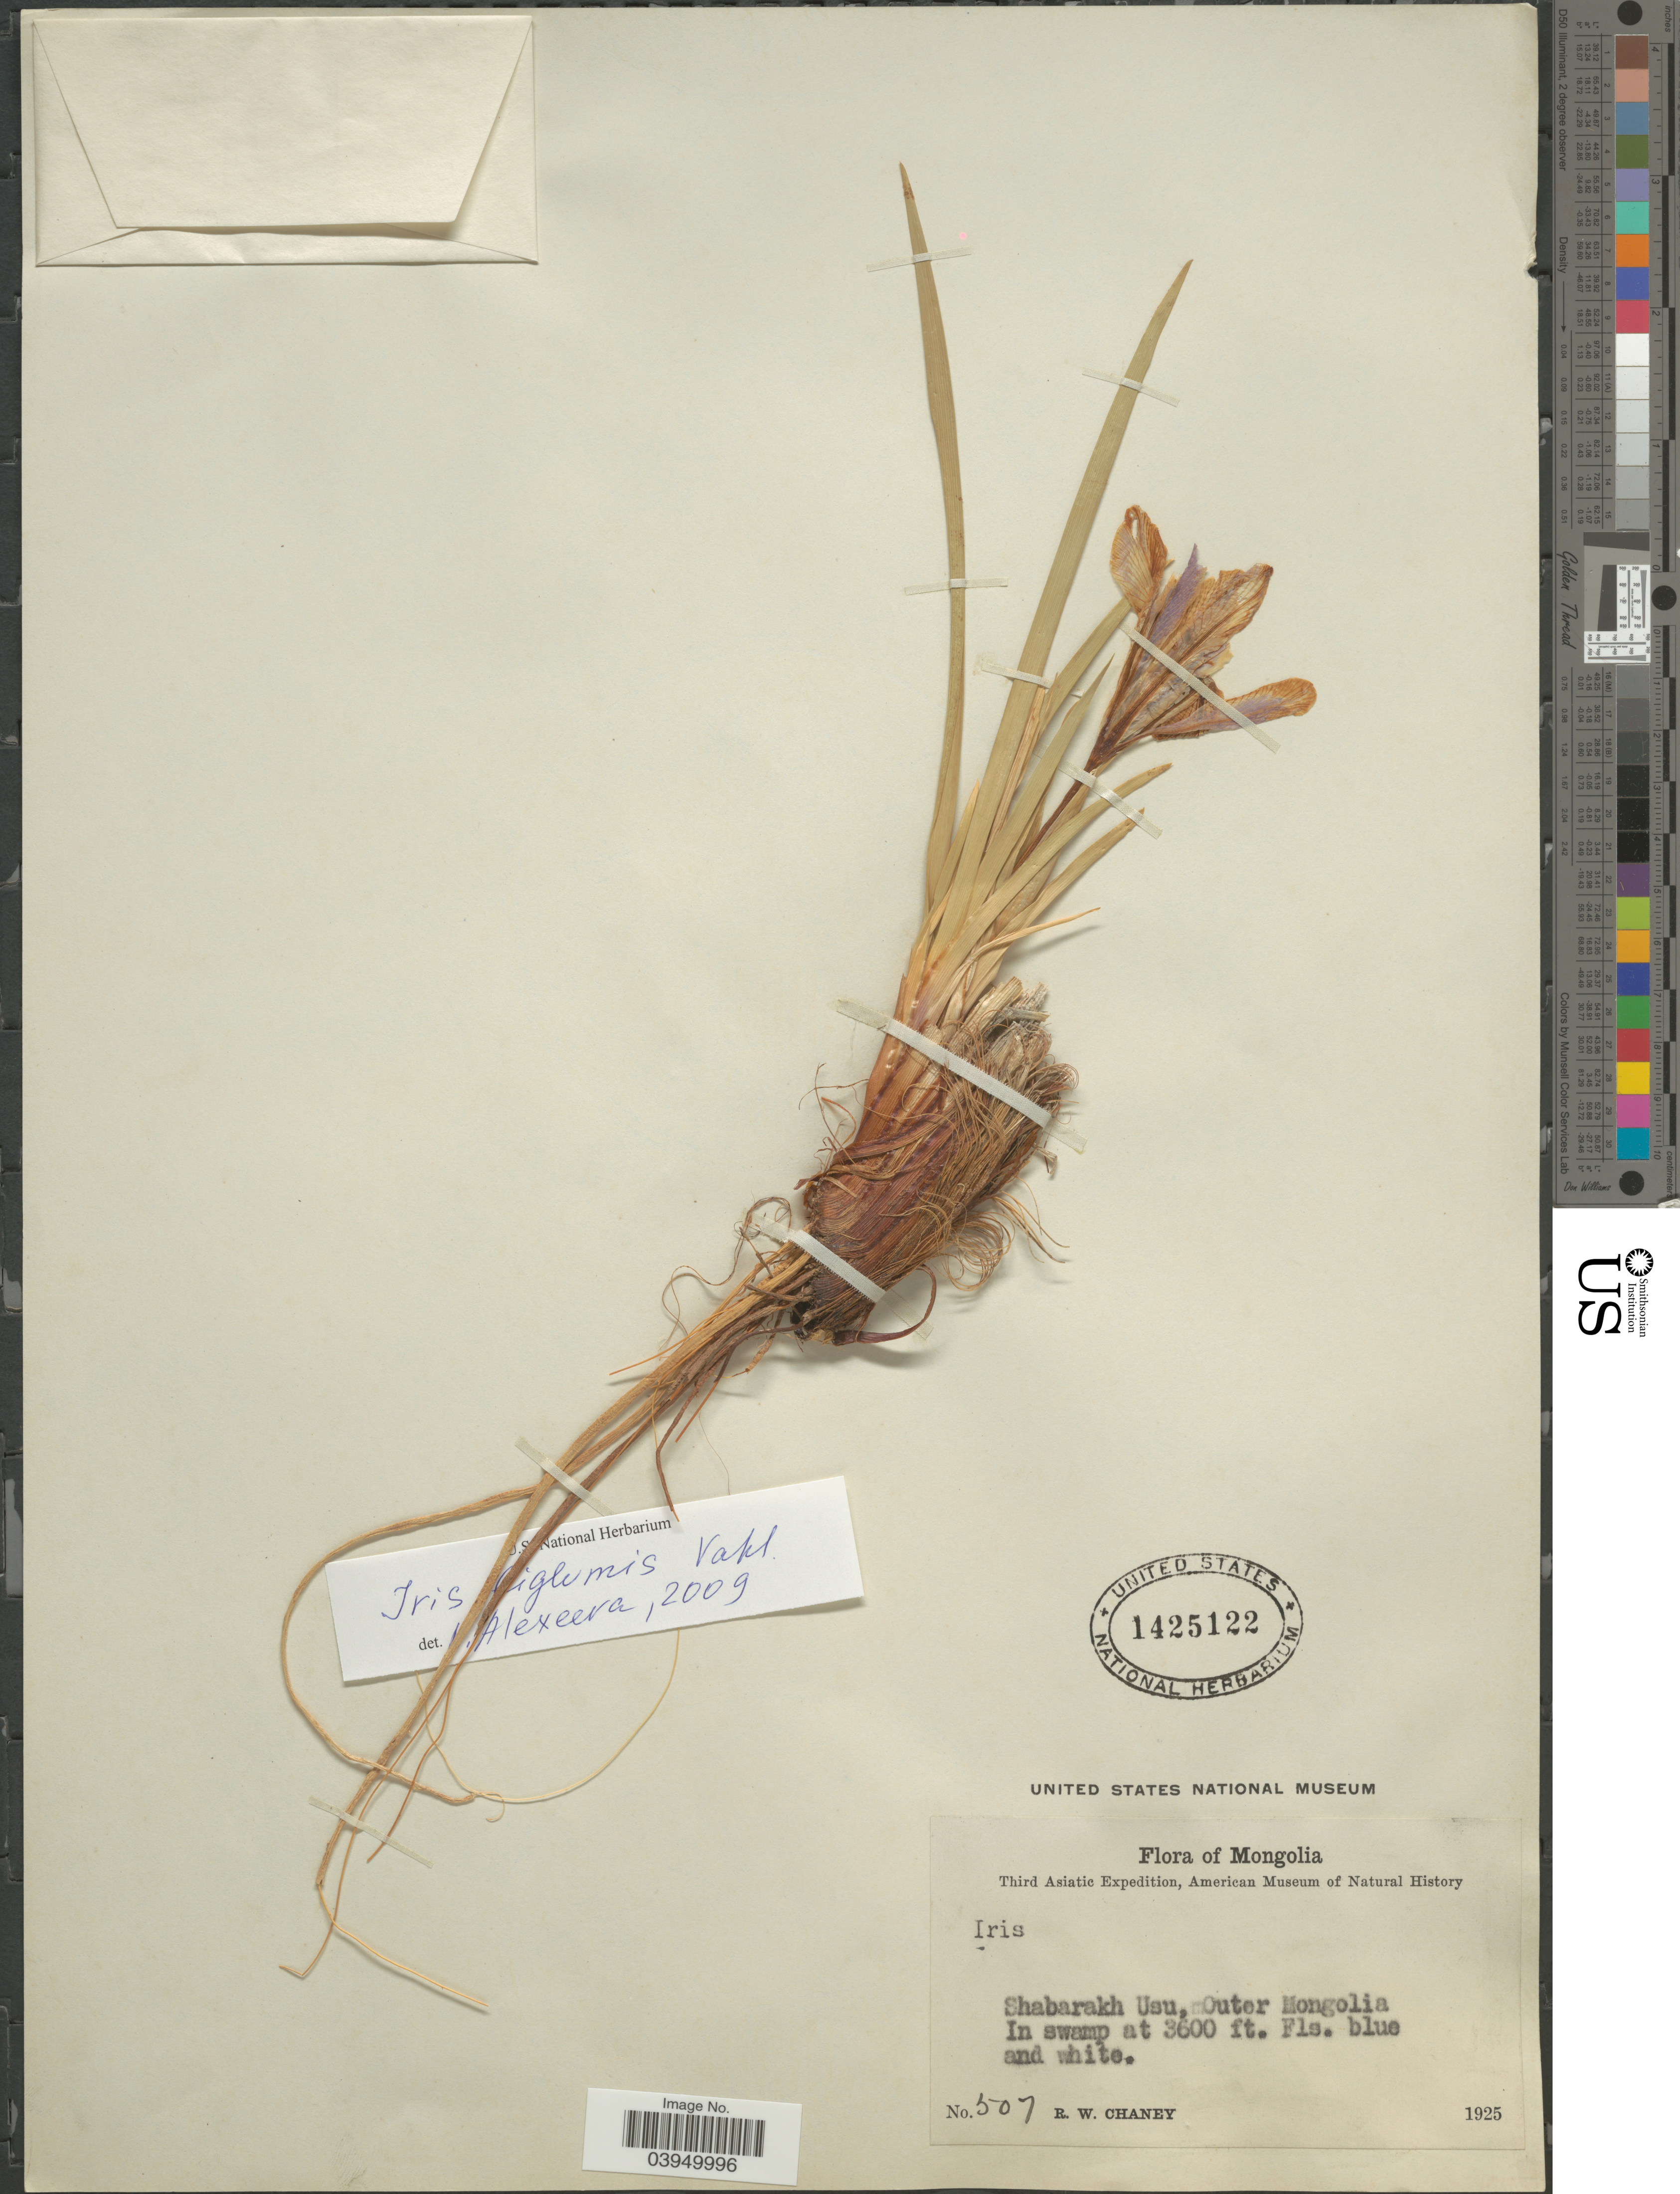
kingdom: Plantae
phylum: Tracheophyta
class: Liliopsida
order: Asparagales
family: Iridaceae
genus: Iris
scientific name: Iris sp.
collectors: R. Chaney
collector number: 507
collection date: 1925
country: Mongolia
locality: Shabarakh Usu, Outer Mongolia.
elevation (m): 1097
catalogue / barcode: US 1425122